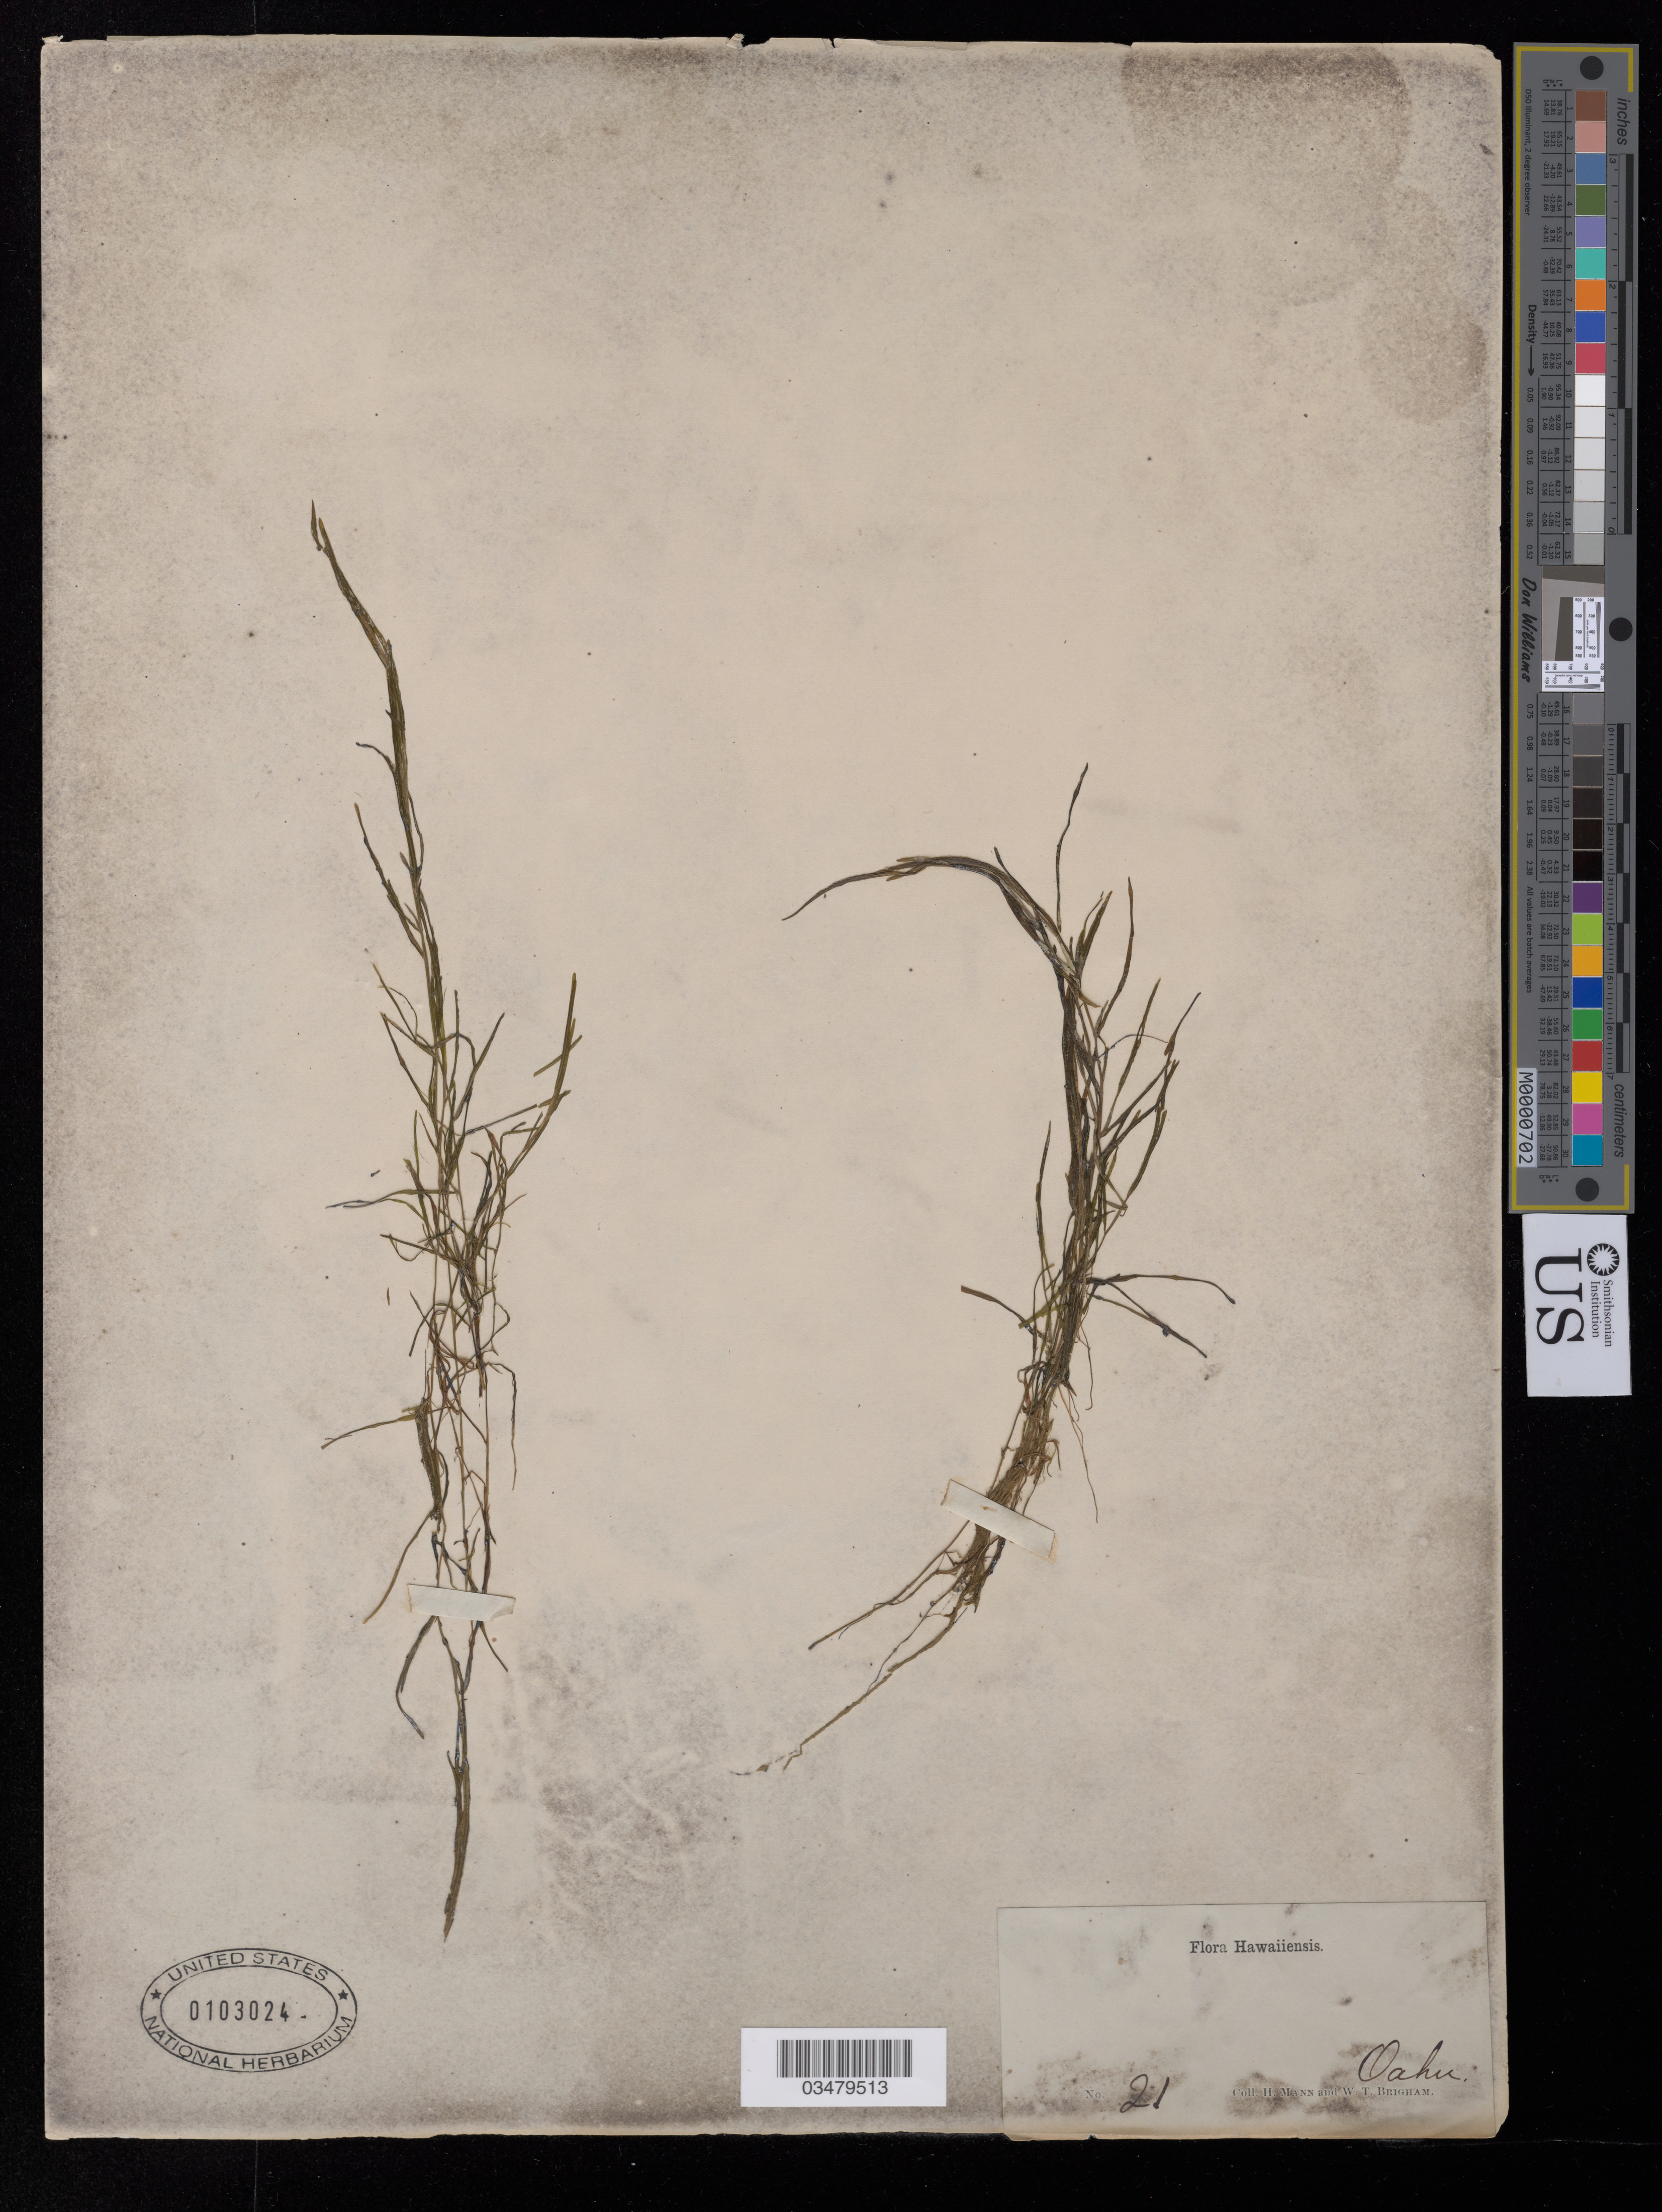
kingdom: Plantae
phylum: Tracheophyta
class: Liliopsida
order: Alismatales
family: Potamogetonaceae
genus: Potamogeton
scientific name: Potamogeton sp.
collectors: H. Mann & W. T. Brigham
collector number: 21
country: United States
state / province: Hawaii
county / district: Honolulu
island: Oahu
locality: Oahu.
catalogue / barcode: US 103024